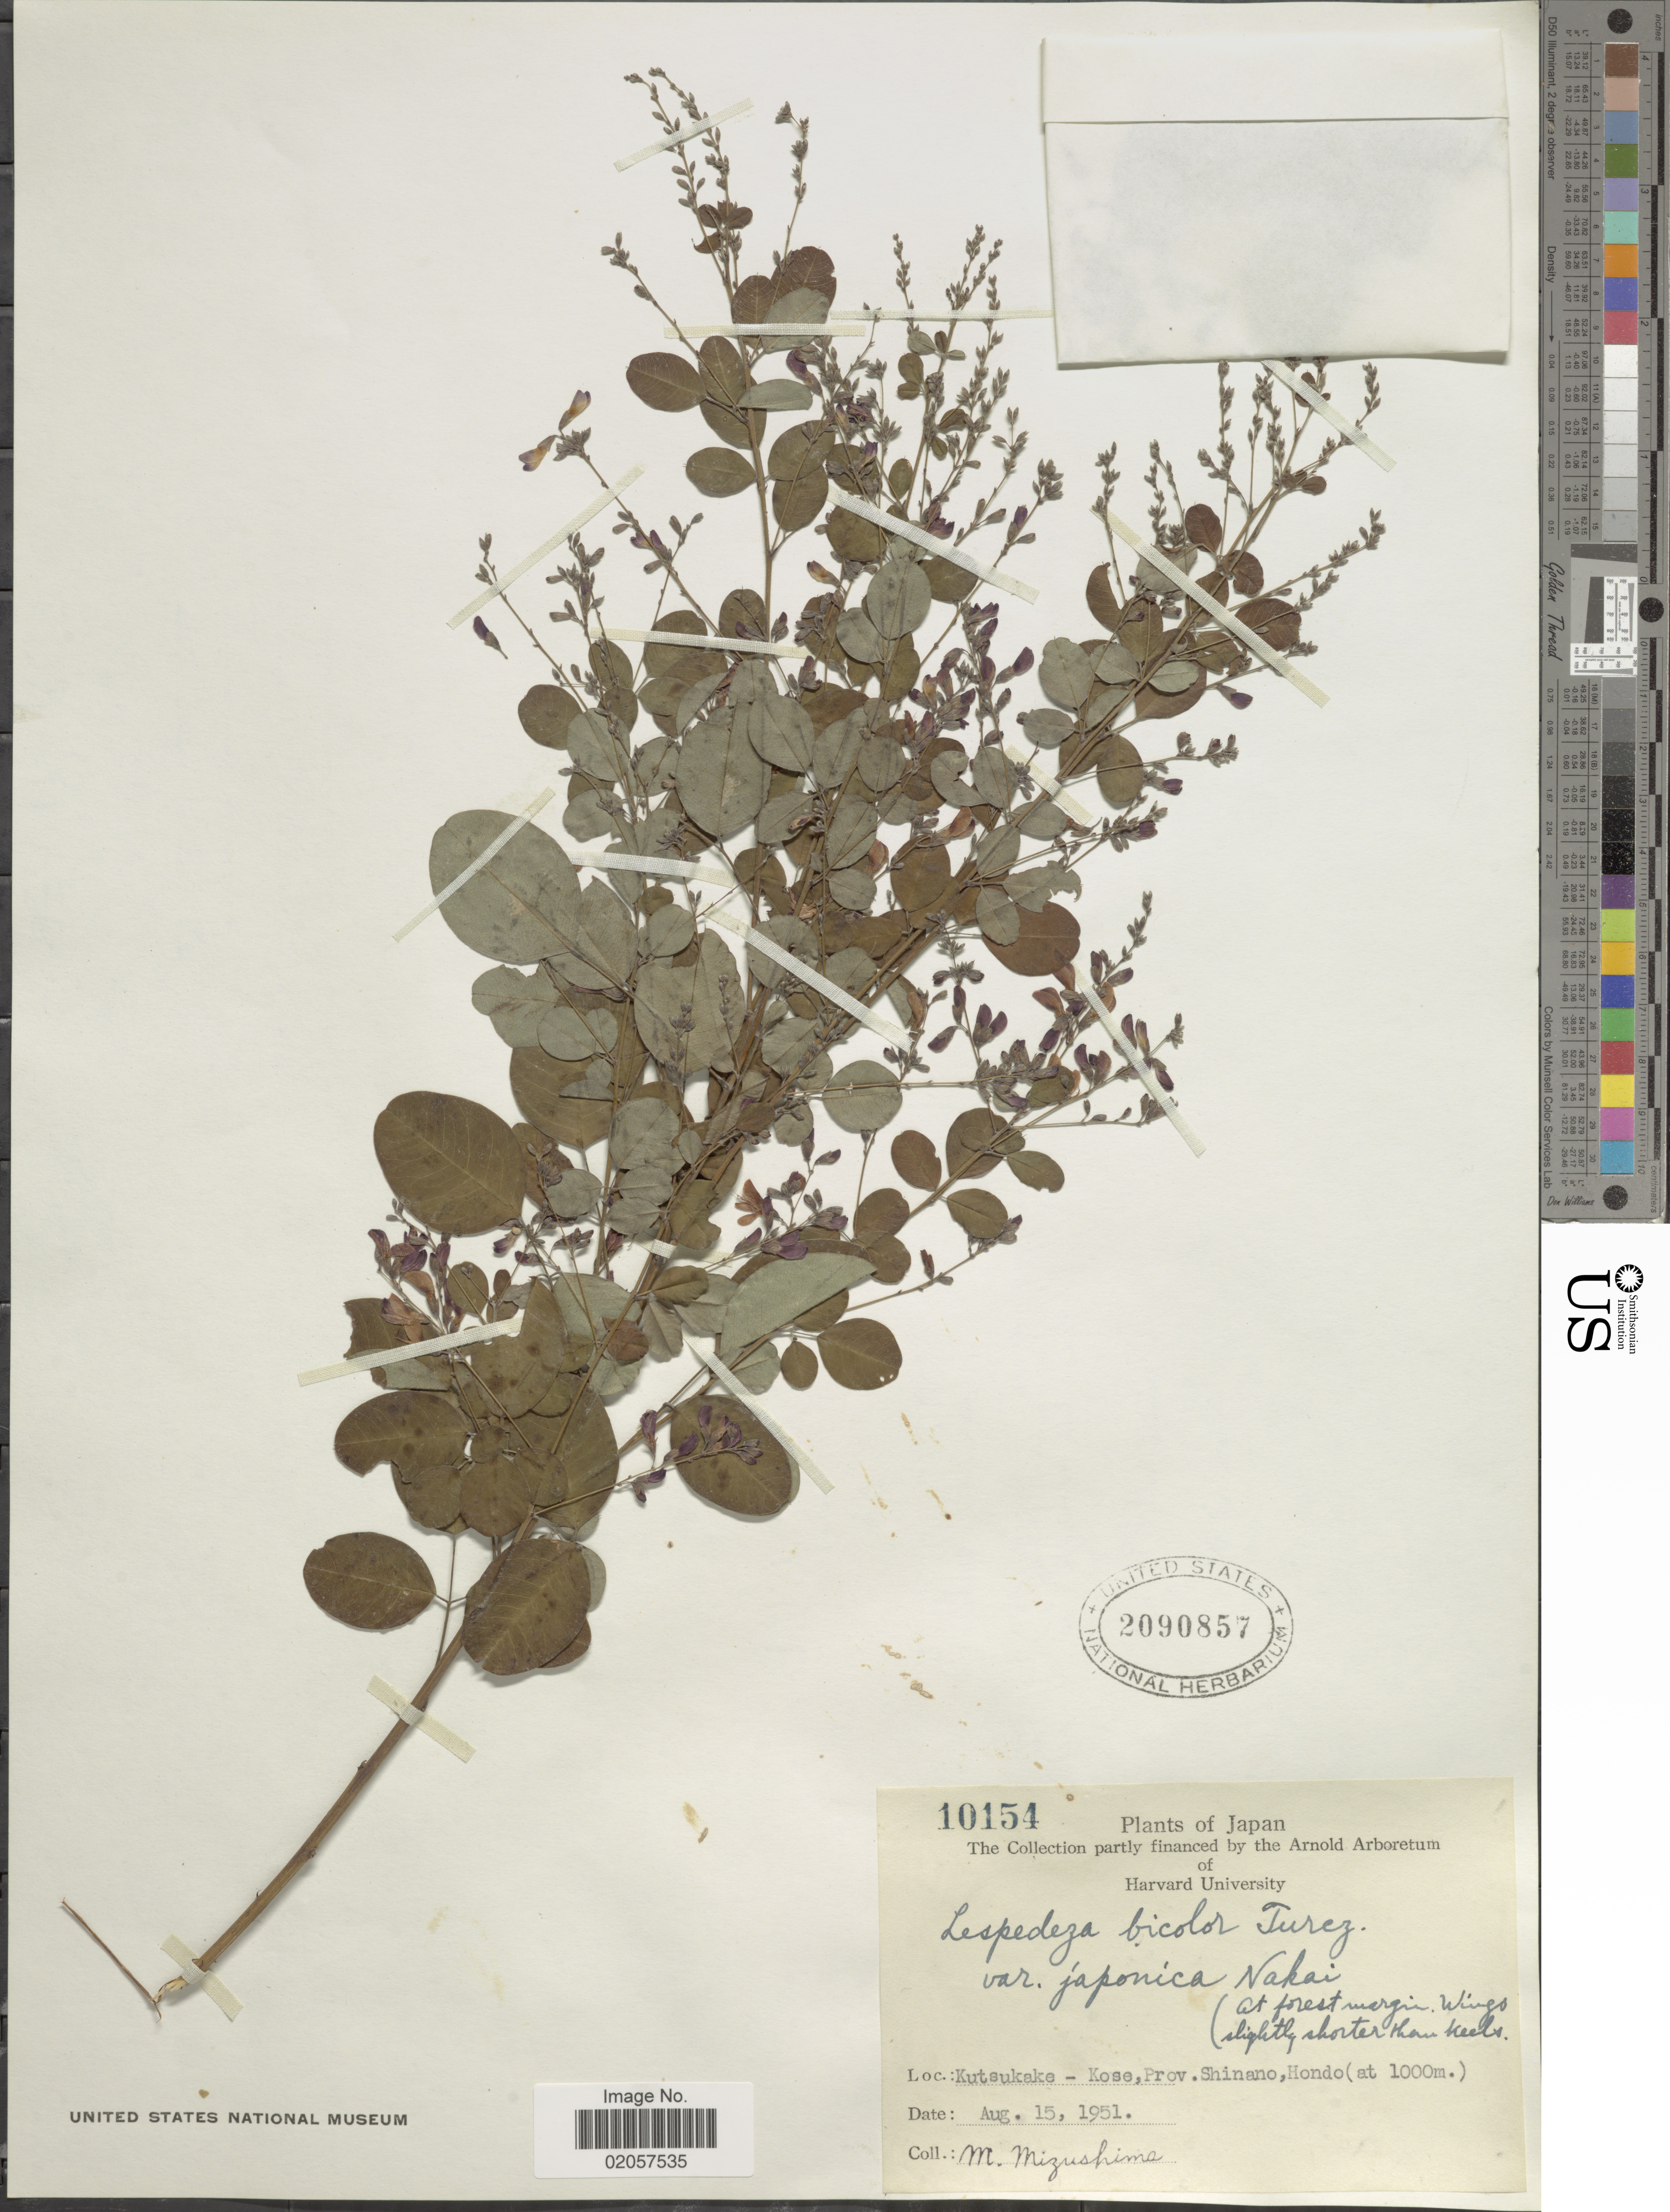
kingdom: Plantae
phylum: Tracheophyta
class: Magnoliopsida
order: Fabales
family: Fabaceae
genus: Lespedeza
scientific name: Lespedeza bicolor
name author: Turcz.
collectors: M. Mizushima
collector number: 10154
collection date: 1951-08-15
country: Japan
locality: Kutsukake-Kose, Prov. Shinano, Hondo.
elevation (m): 1000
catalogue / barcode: US 2090857